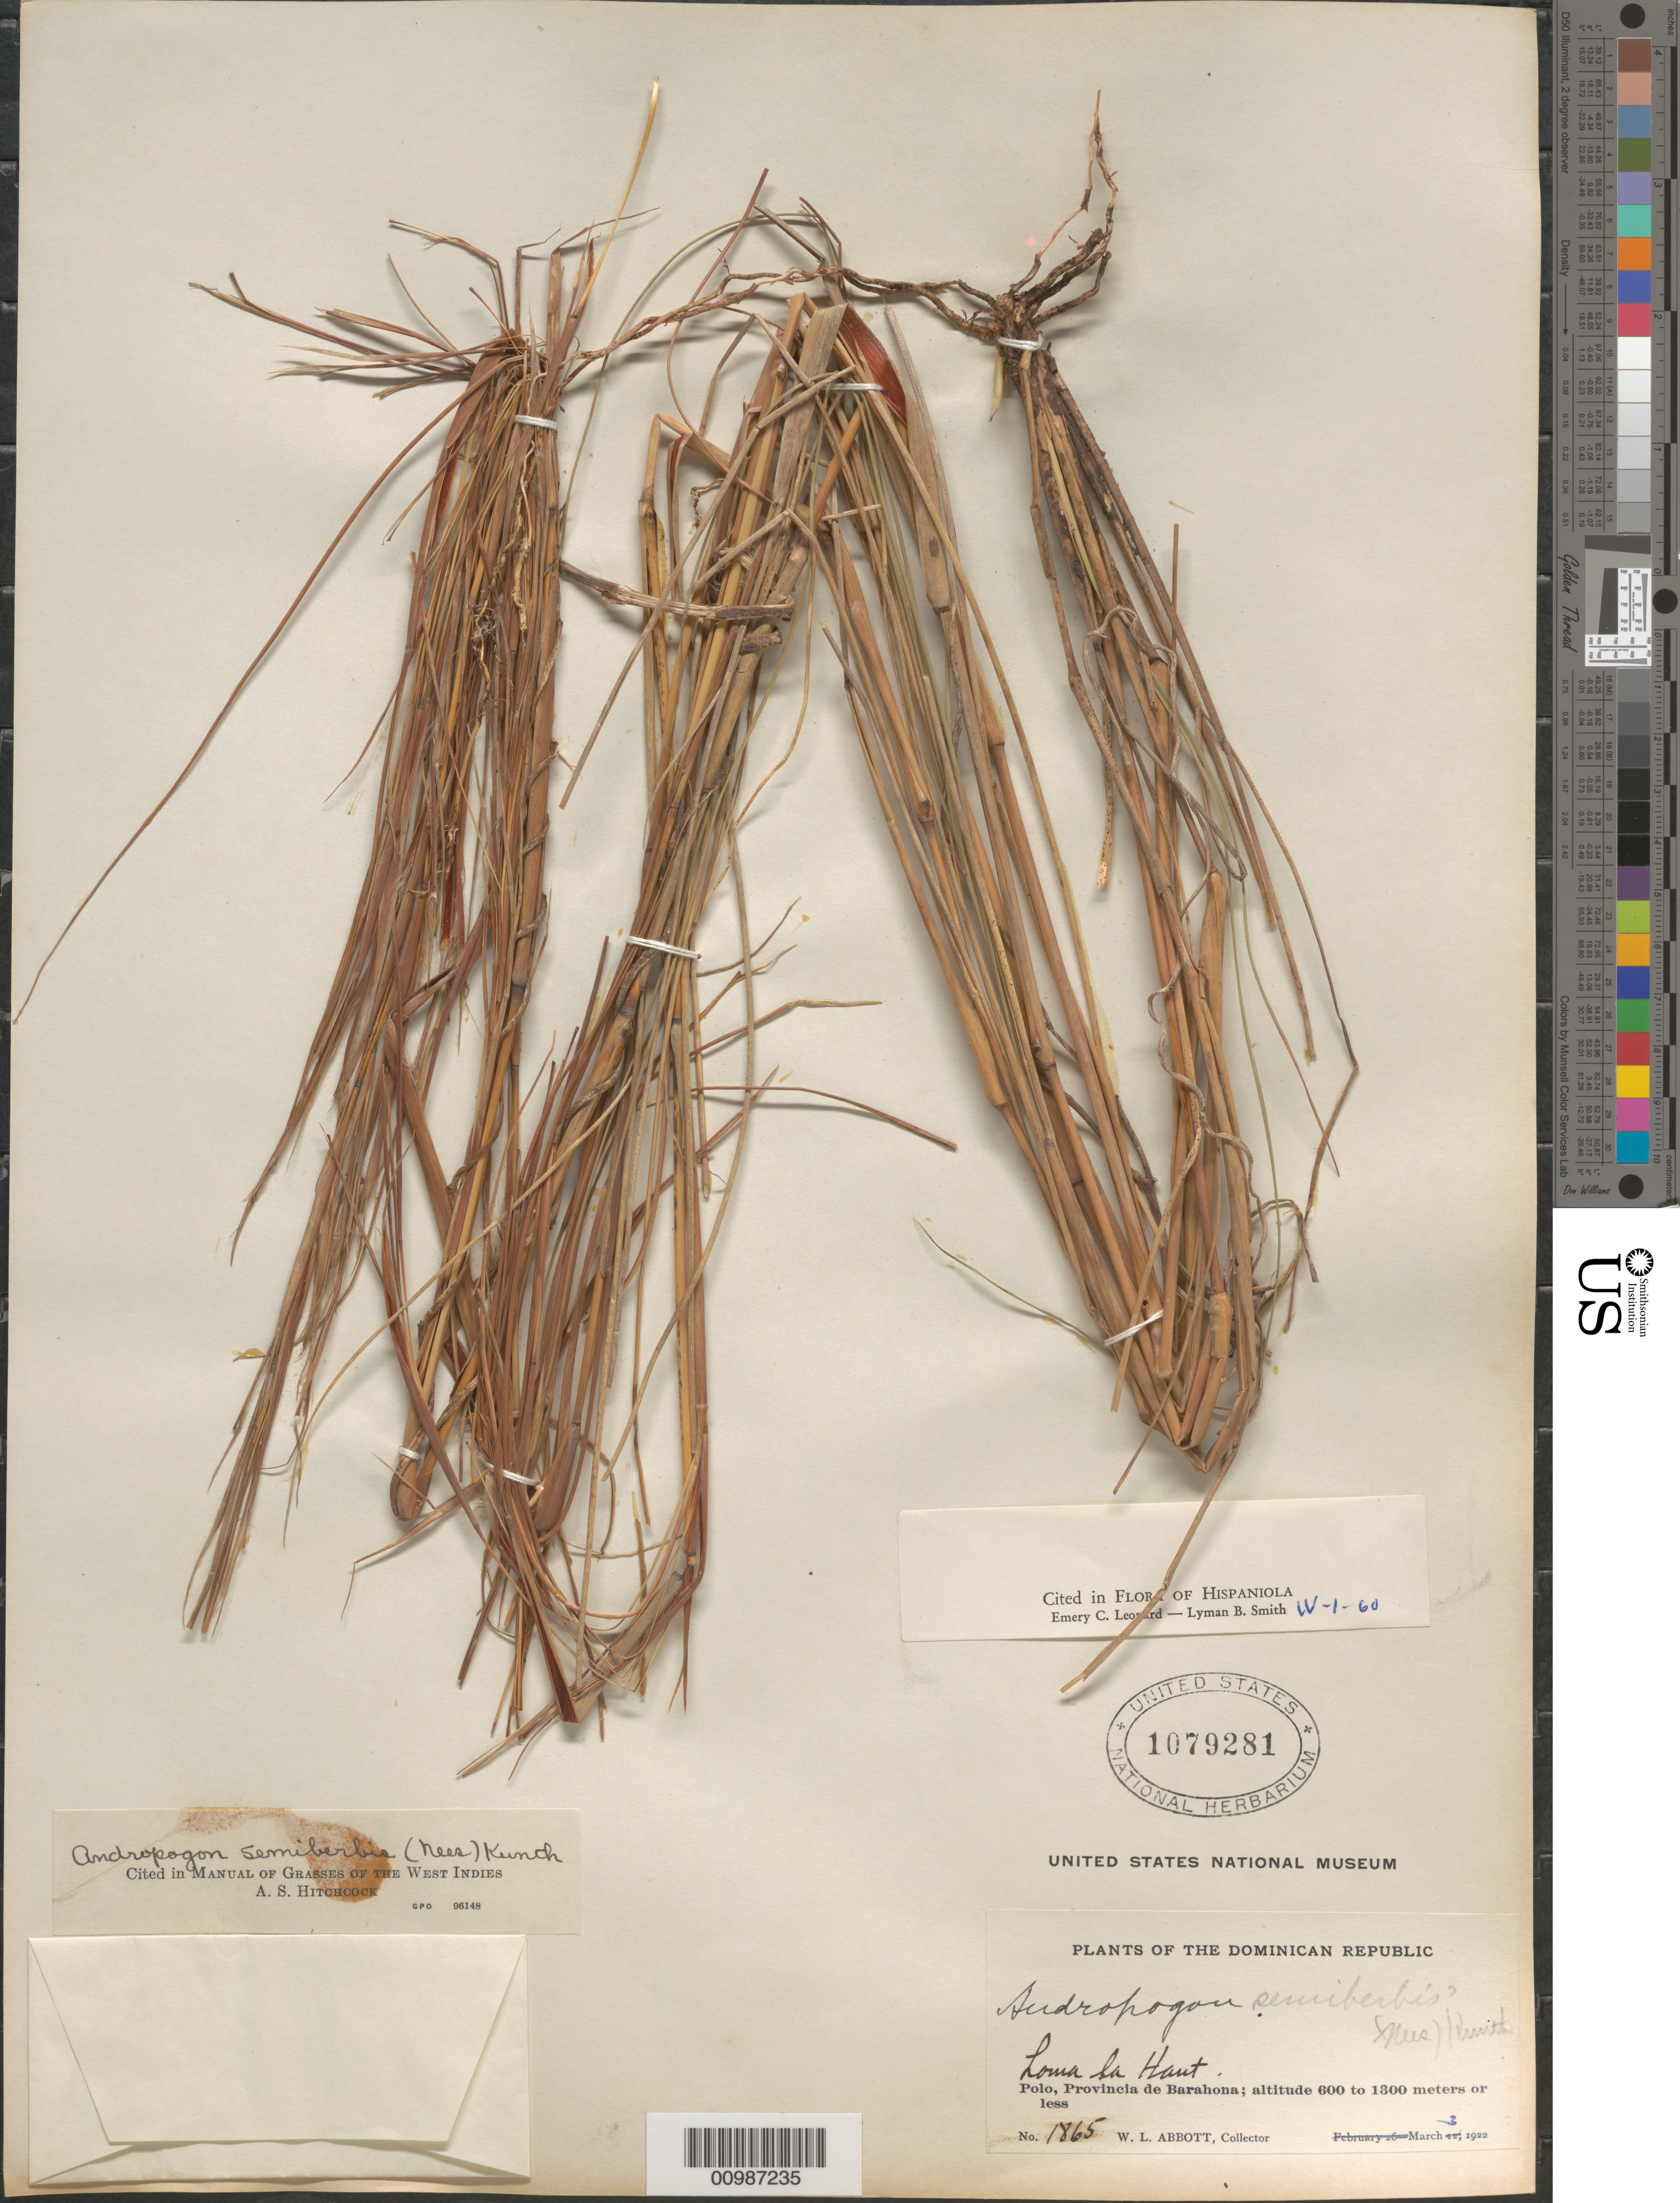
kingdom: Plantae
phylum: Tracheophyta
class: Liliopsida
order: Poales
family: Poaceae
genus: Andropogon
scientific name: Andropogon semiberbis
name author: (Nees) Kunth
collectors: W. L. Abbott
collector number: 1865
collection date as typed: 03 Mar 1922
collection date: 1922-03-03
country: Dominican Republic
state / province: Barahona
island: Hispaniola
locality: Polo, Loma la Haut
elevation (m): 600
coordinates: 0 N, 0 E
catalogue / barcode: US 1079281